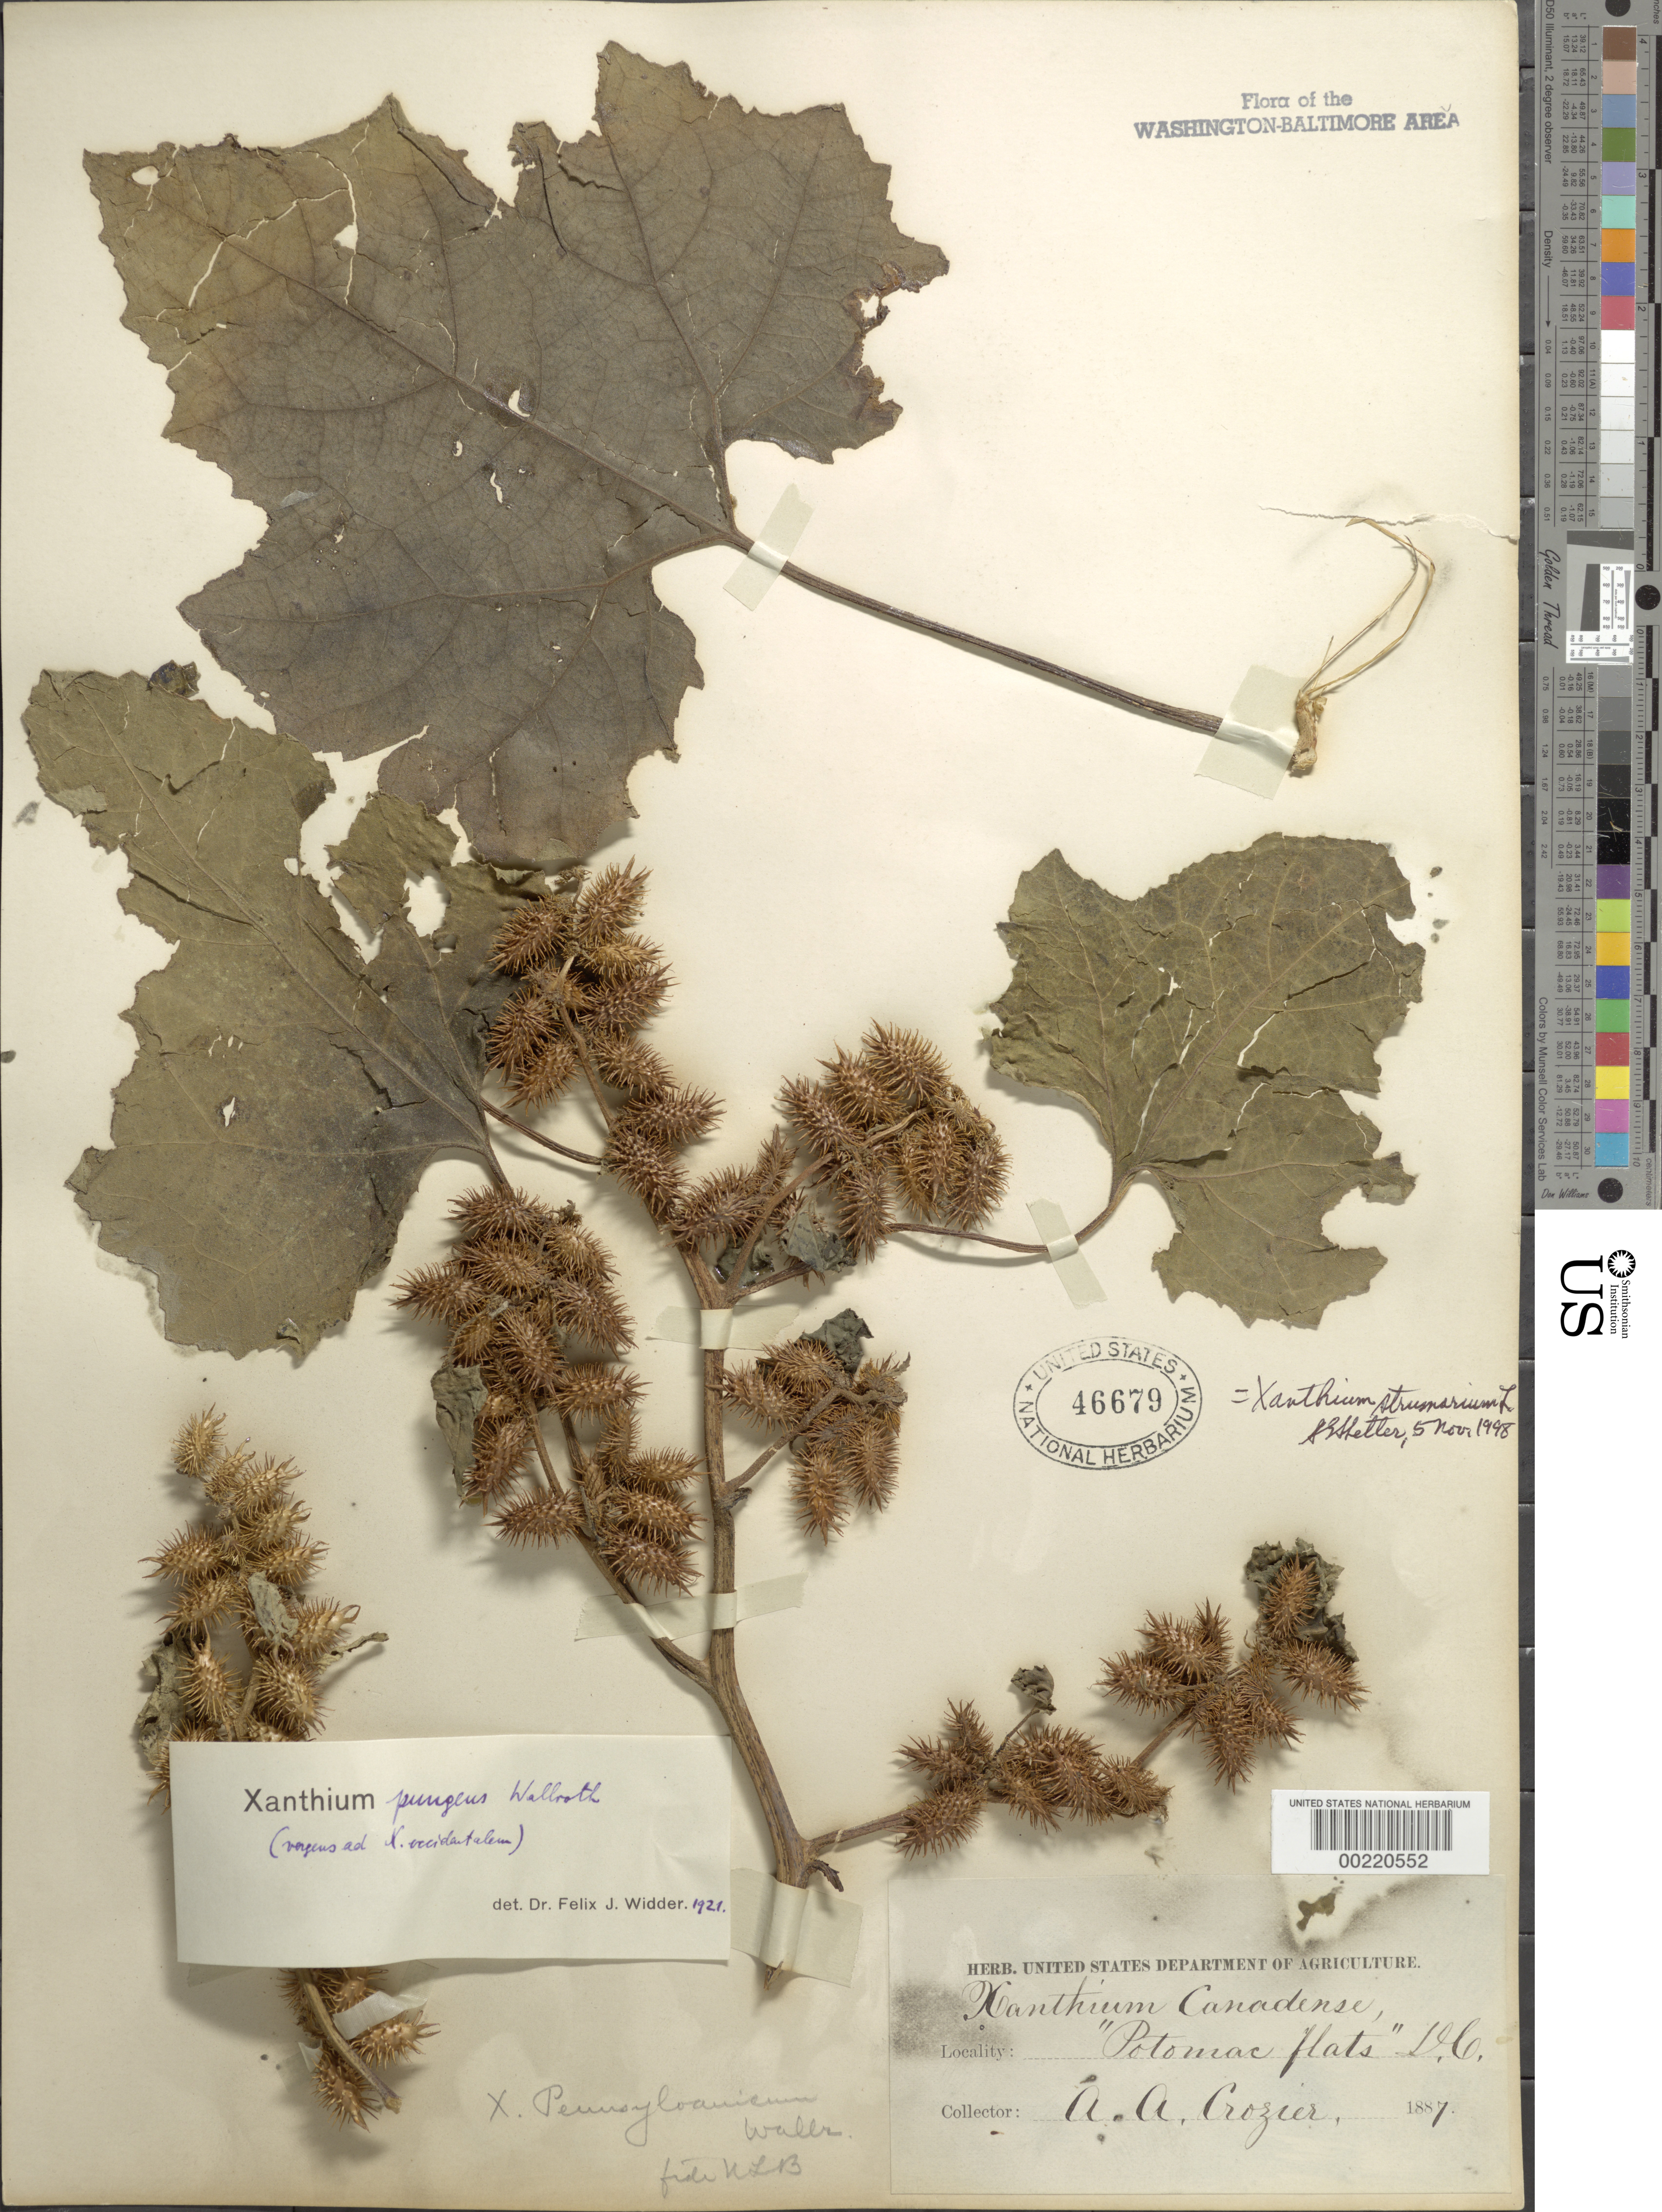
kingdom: Plantae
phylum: Tracheophyta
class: Magnoliopsida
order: Asterales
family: Asteraceae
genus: Xanthium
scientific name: Xanthium strumarium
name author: L.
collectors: A. Crozier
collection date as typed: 1887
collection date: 1887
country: United States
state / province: District of Columbia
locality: Potomac flats C. & O. Canal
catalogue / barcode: US 46679